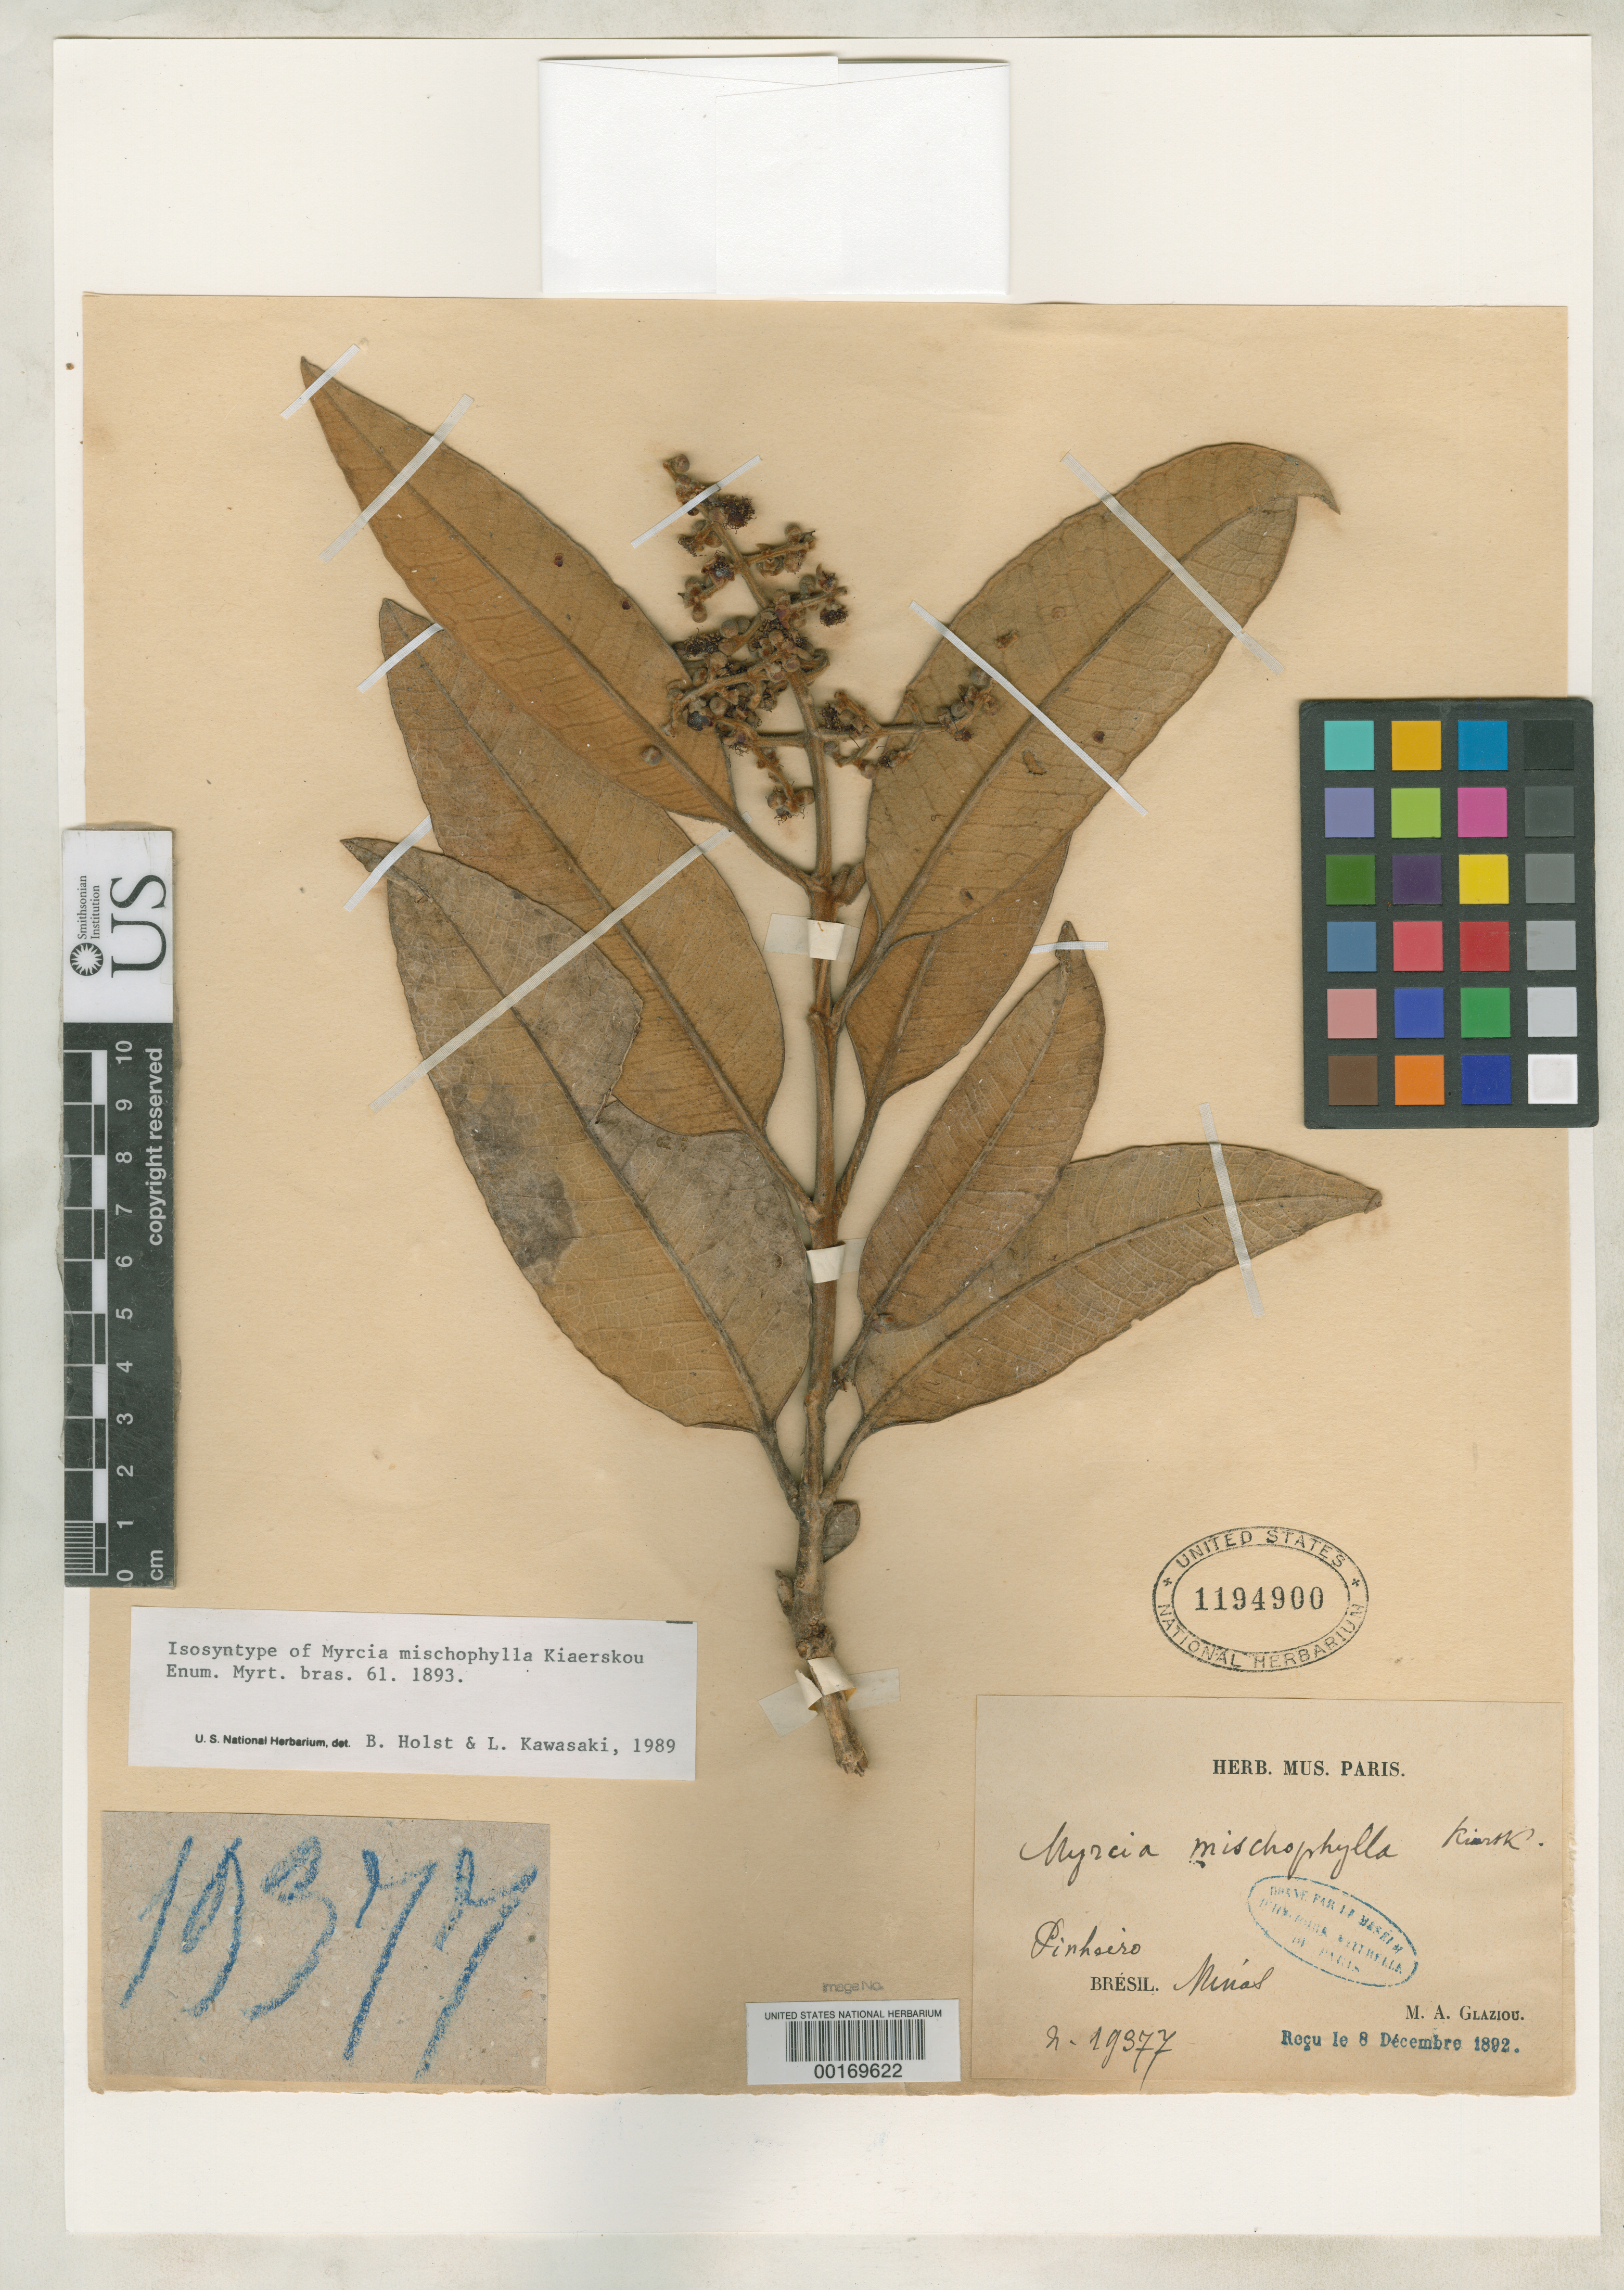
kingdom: Plantae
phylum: Tracheophyta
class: Magnoliopsida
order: Myrtales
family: Myrtaceae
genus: Myrcia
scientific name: Myrcia mischophylla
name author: Kiaersk.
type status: Isosyntype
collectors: A. F. M. Glaziou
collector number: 19377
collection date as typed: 08 Sep 1892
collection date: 1892-09-08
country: Brazil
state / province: Minas Gerais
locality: Pinheiro.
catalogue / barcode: US 1194900